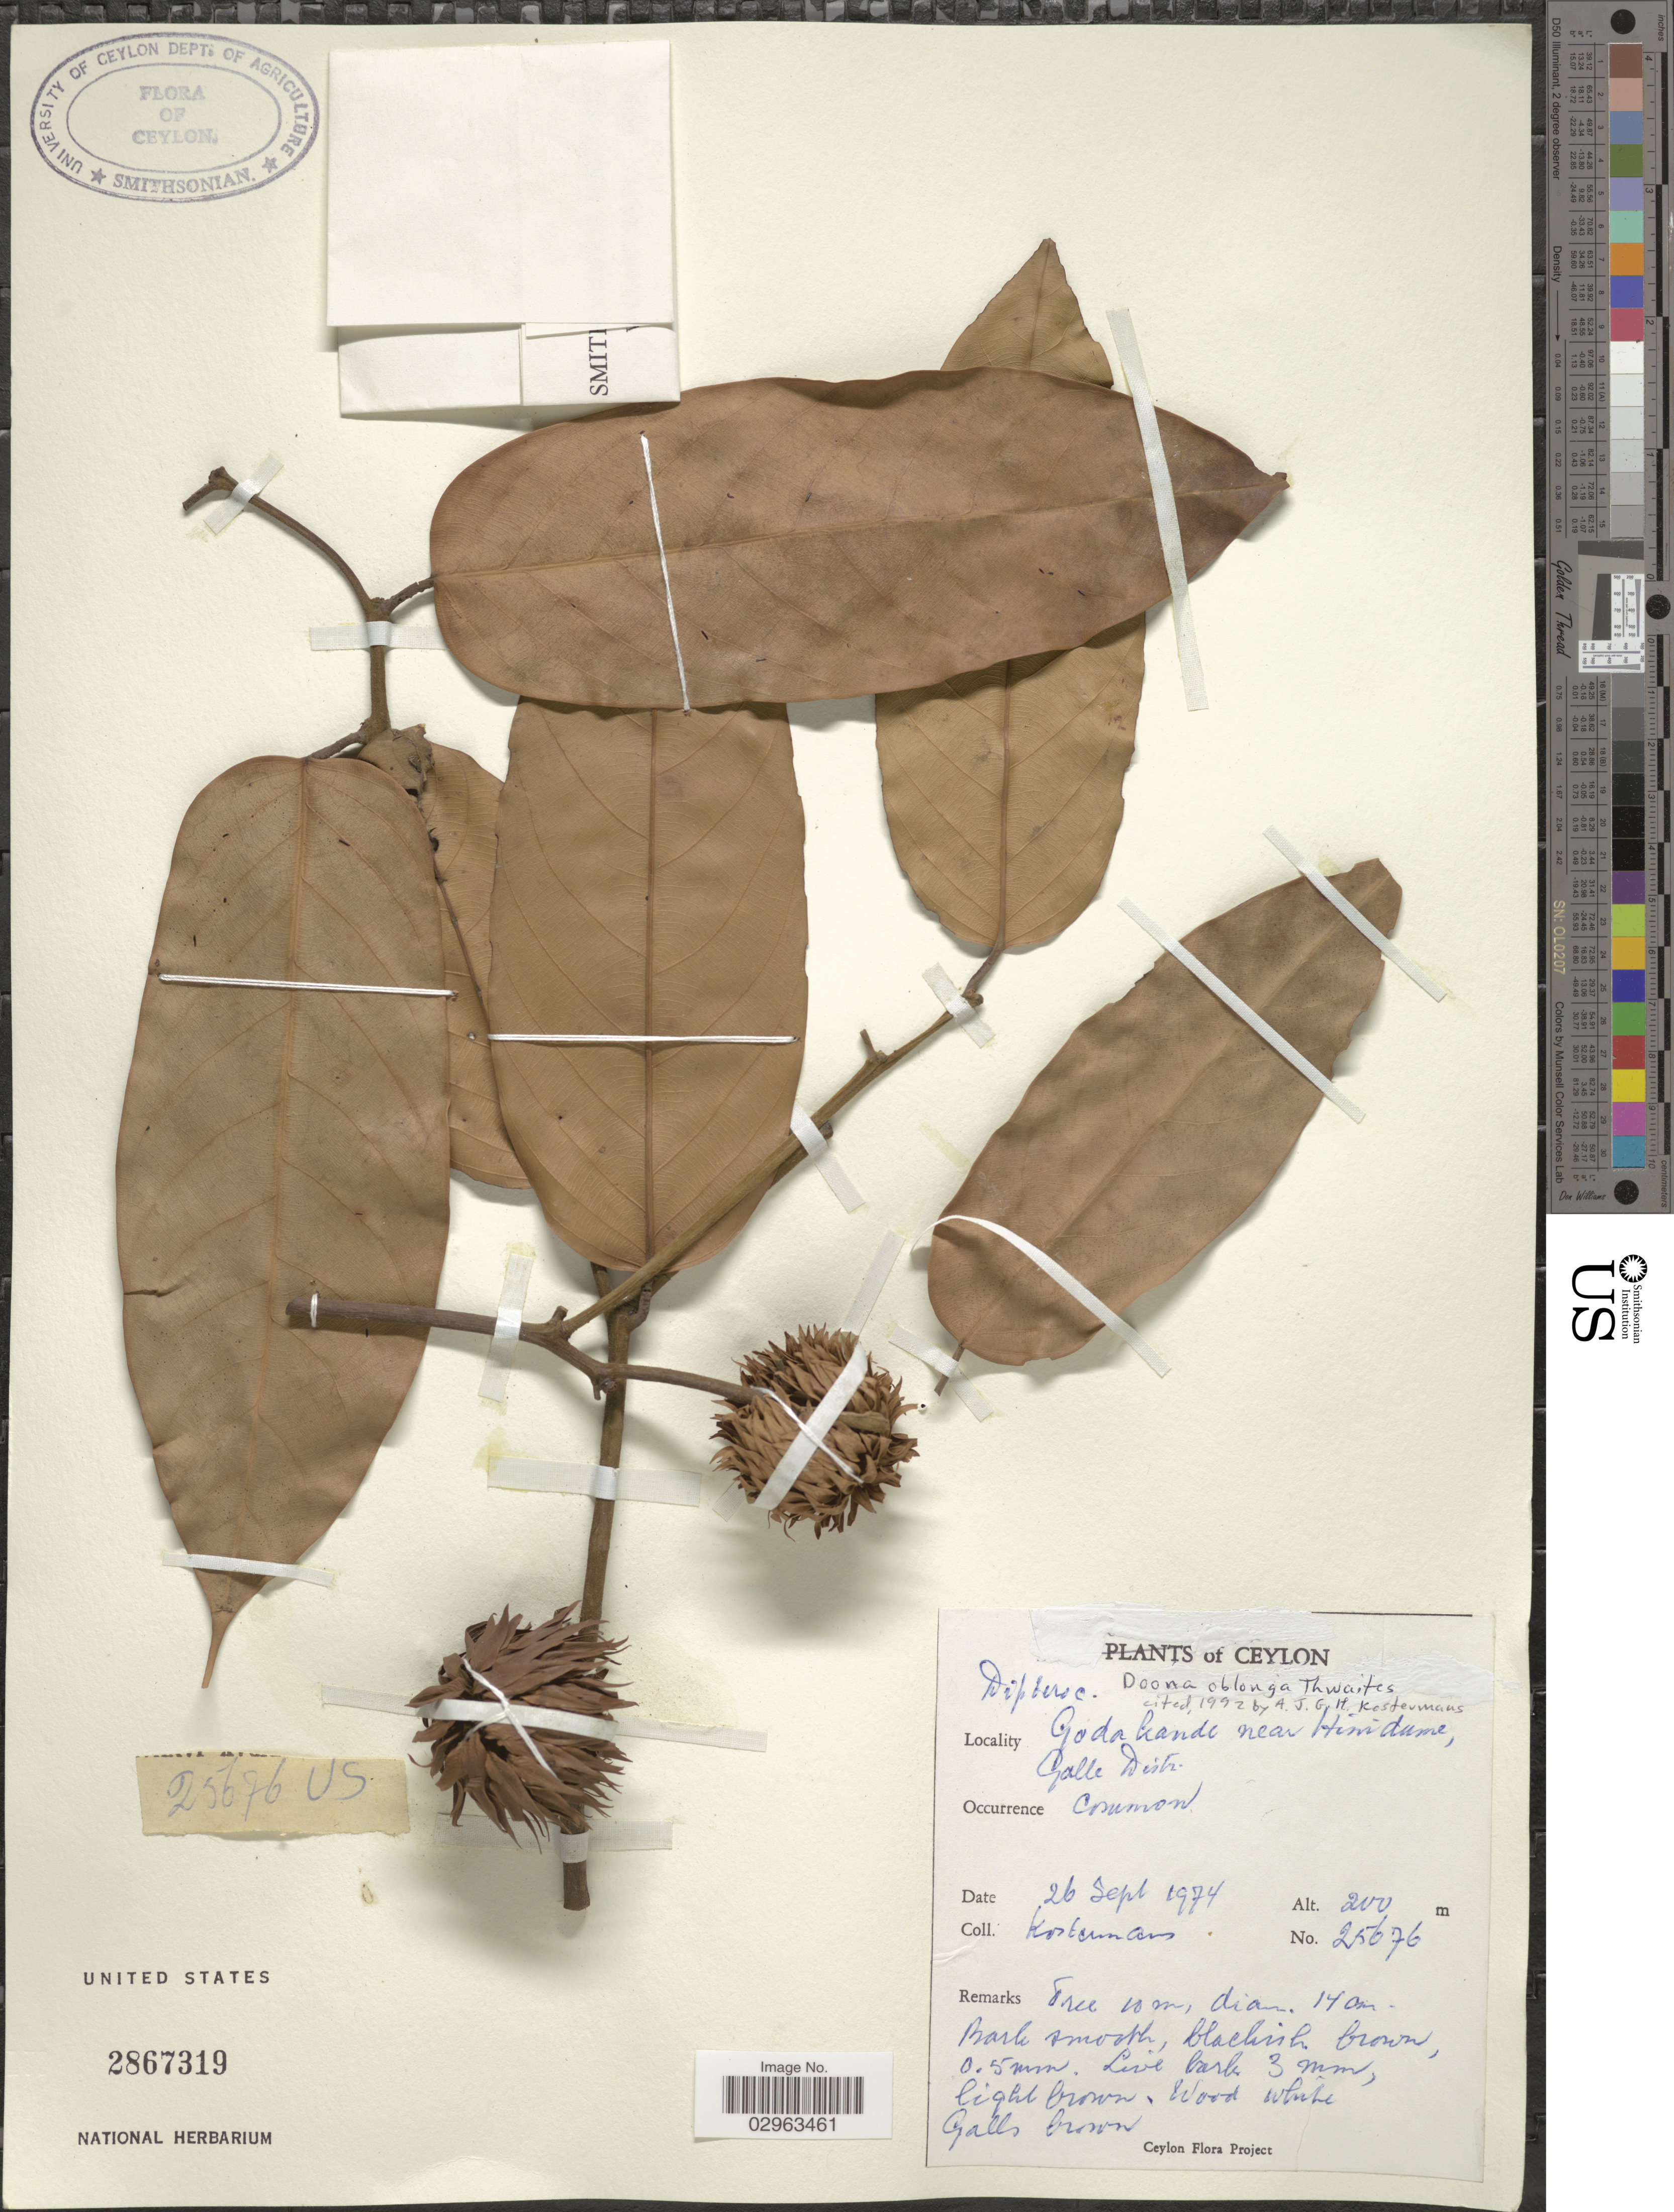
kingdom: Plantae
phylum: Tracheophyta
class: Magnoliopsida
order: Malvales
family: Dipterocarpaceae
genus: Doona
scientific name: Doona oblonga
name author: Thwaites ex Trimen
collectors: Kostermans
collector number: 25676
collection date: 1974-09-26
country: Sri Lanka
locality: Ceylon. Godakande near Hiniduma, Galle Distr.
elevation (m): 200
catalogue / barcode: US 2867319